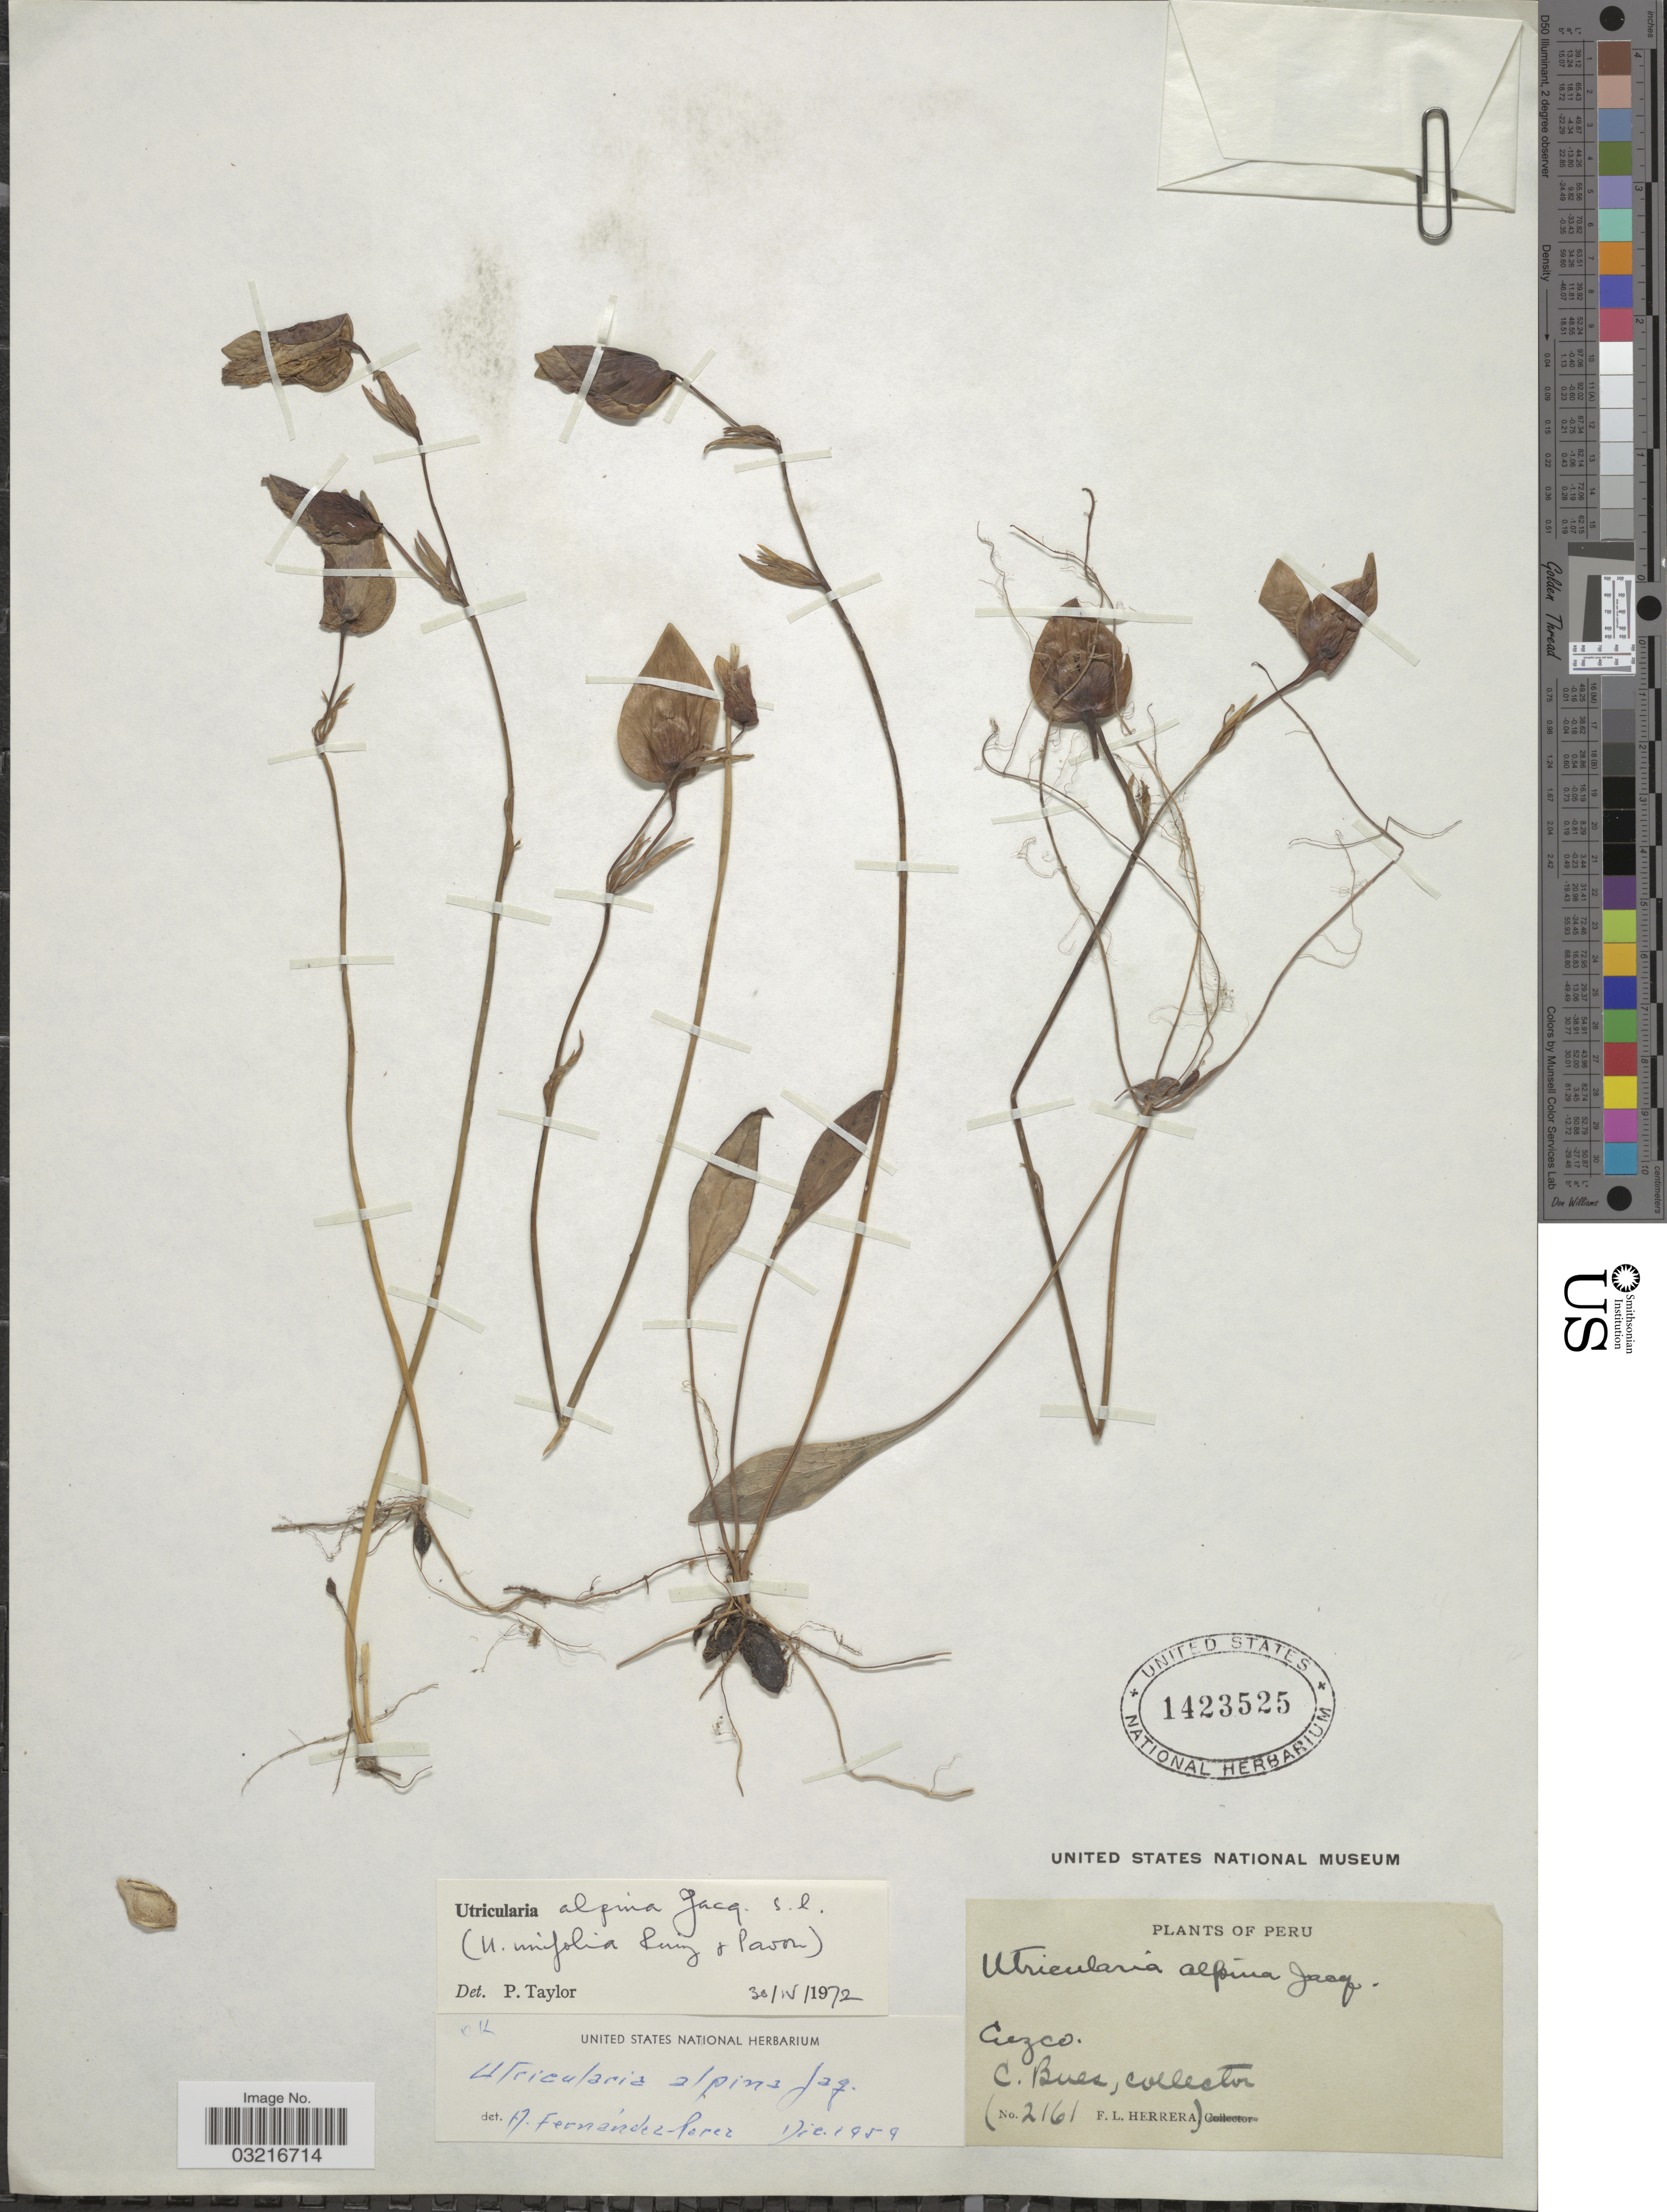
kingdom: Plantae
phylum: Tracheophyta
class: Magnoliopsida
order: Lamiales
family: Lentibulariaceae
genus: Utricularia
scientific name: Utricularia unifolia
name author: Ruiz & Pav.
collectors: C. Bues & F. L. Herrera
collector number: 2161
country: Peru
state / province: Cusco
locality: Cuzco.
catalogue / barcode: US 1423525